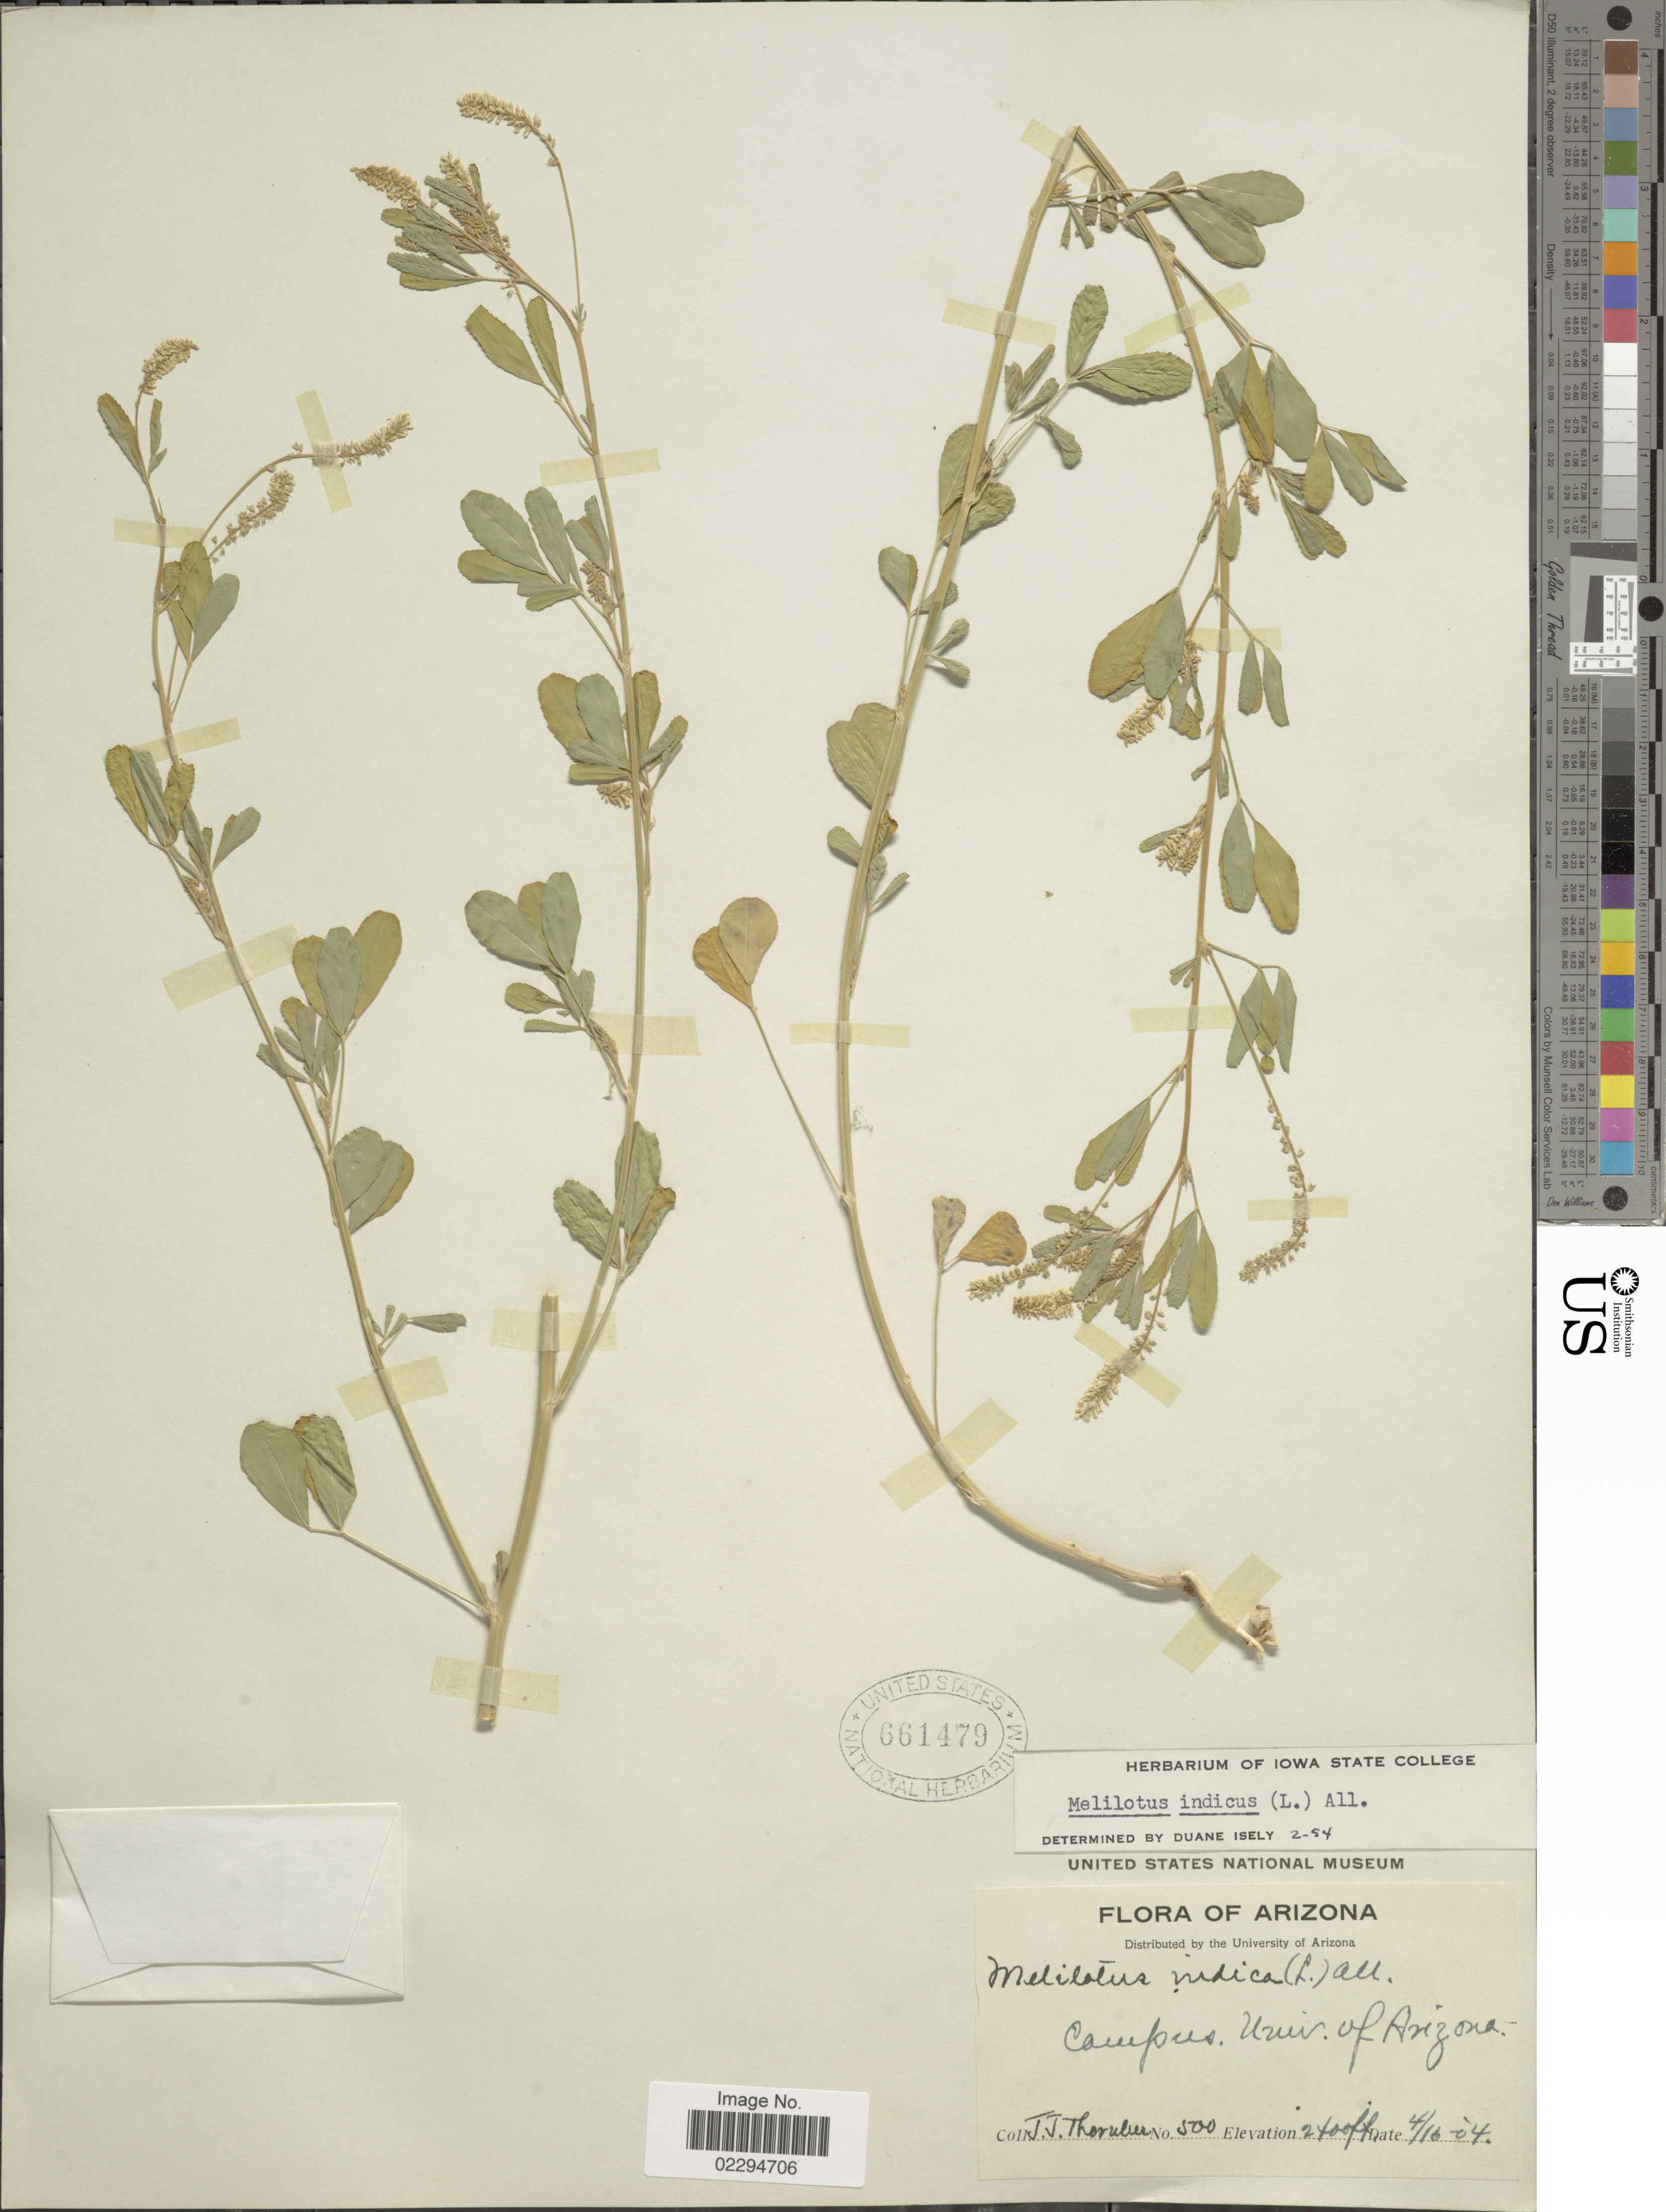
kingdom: Plantae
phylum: Tracheophyta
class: Magnoliopsida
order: Fabales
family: Fabaceae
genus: Melilotus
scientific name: Melilotus indicus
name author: (L.) All.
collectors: J. Thornber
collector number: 500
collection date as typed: Transcribed d/m/y: 16/4/4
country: United States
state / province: Arizona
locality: Campus. Univ. of Arizona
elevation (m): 732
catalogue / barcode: US 661479